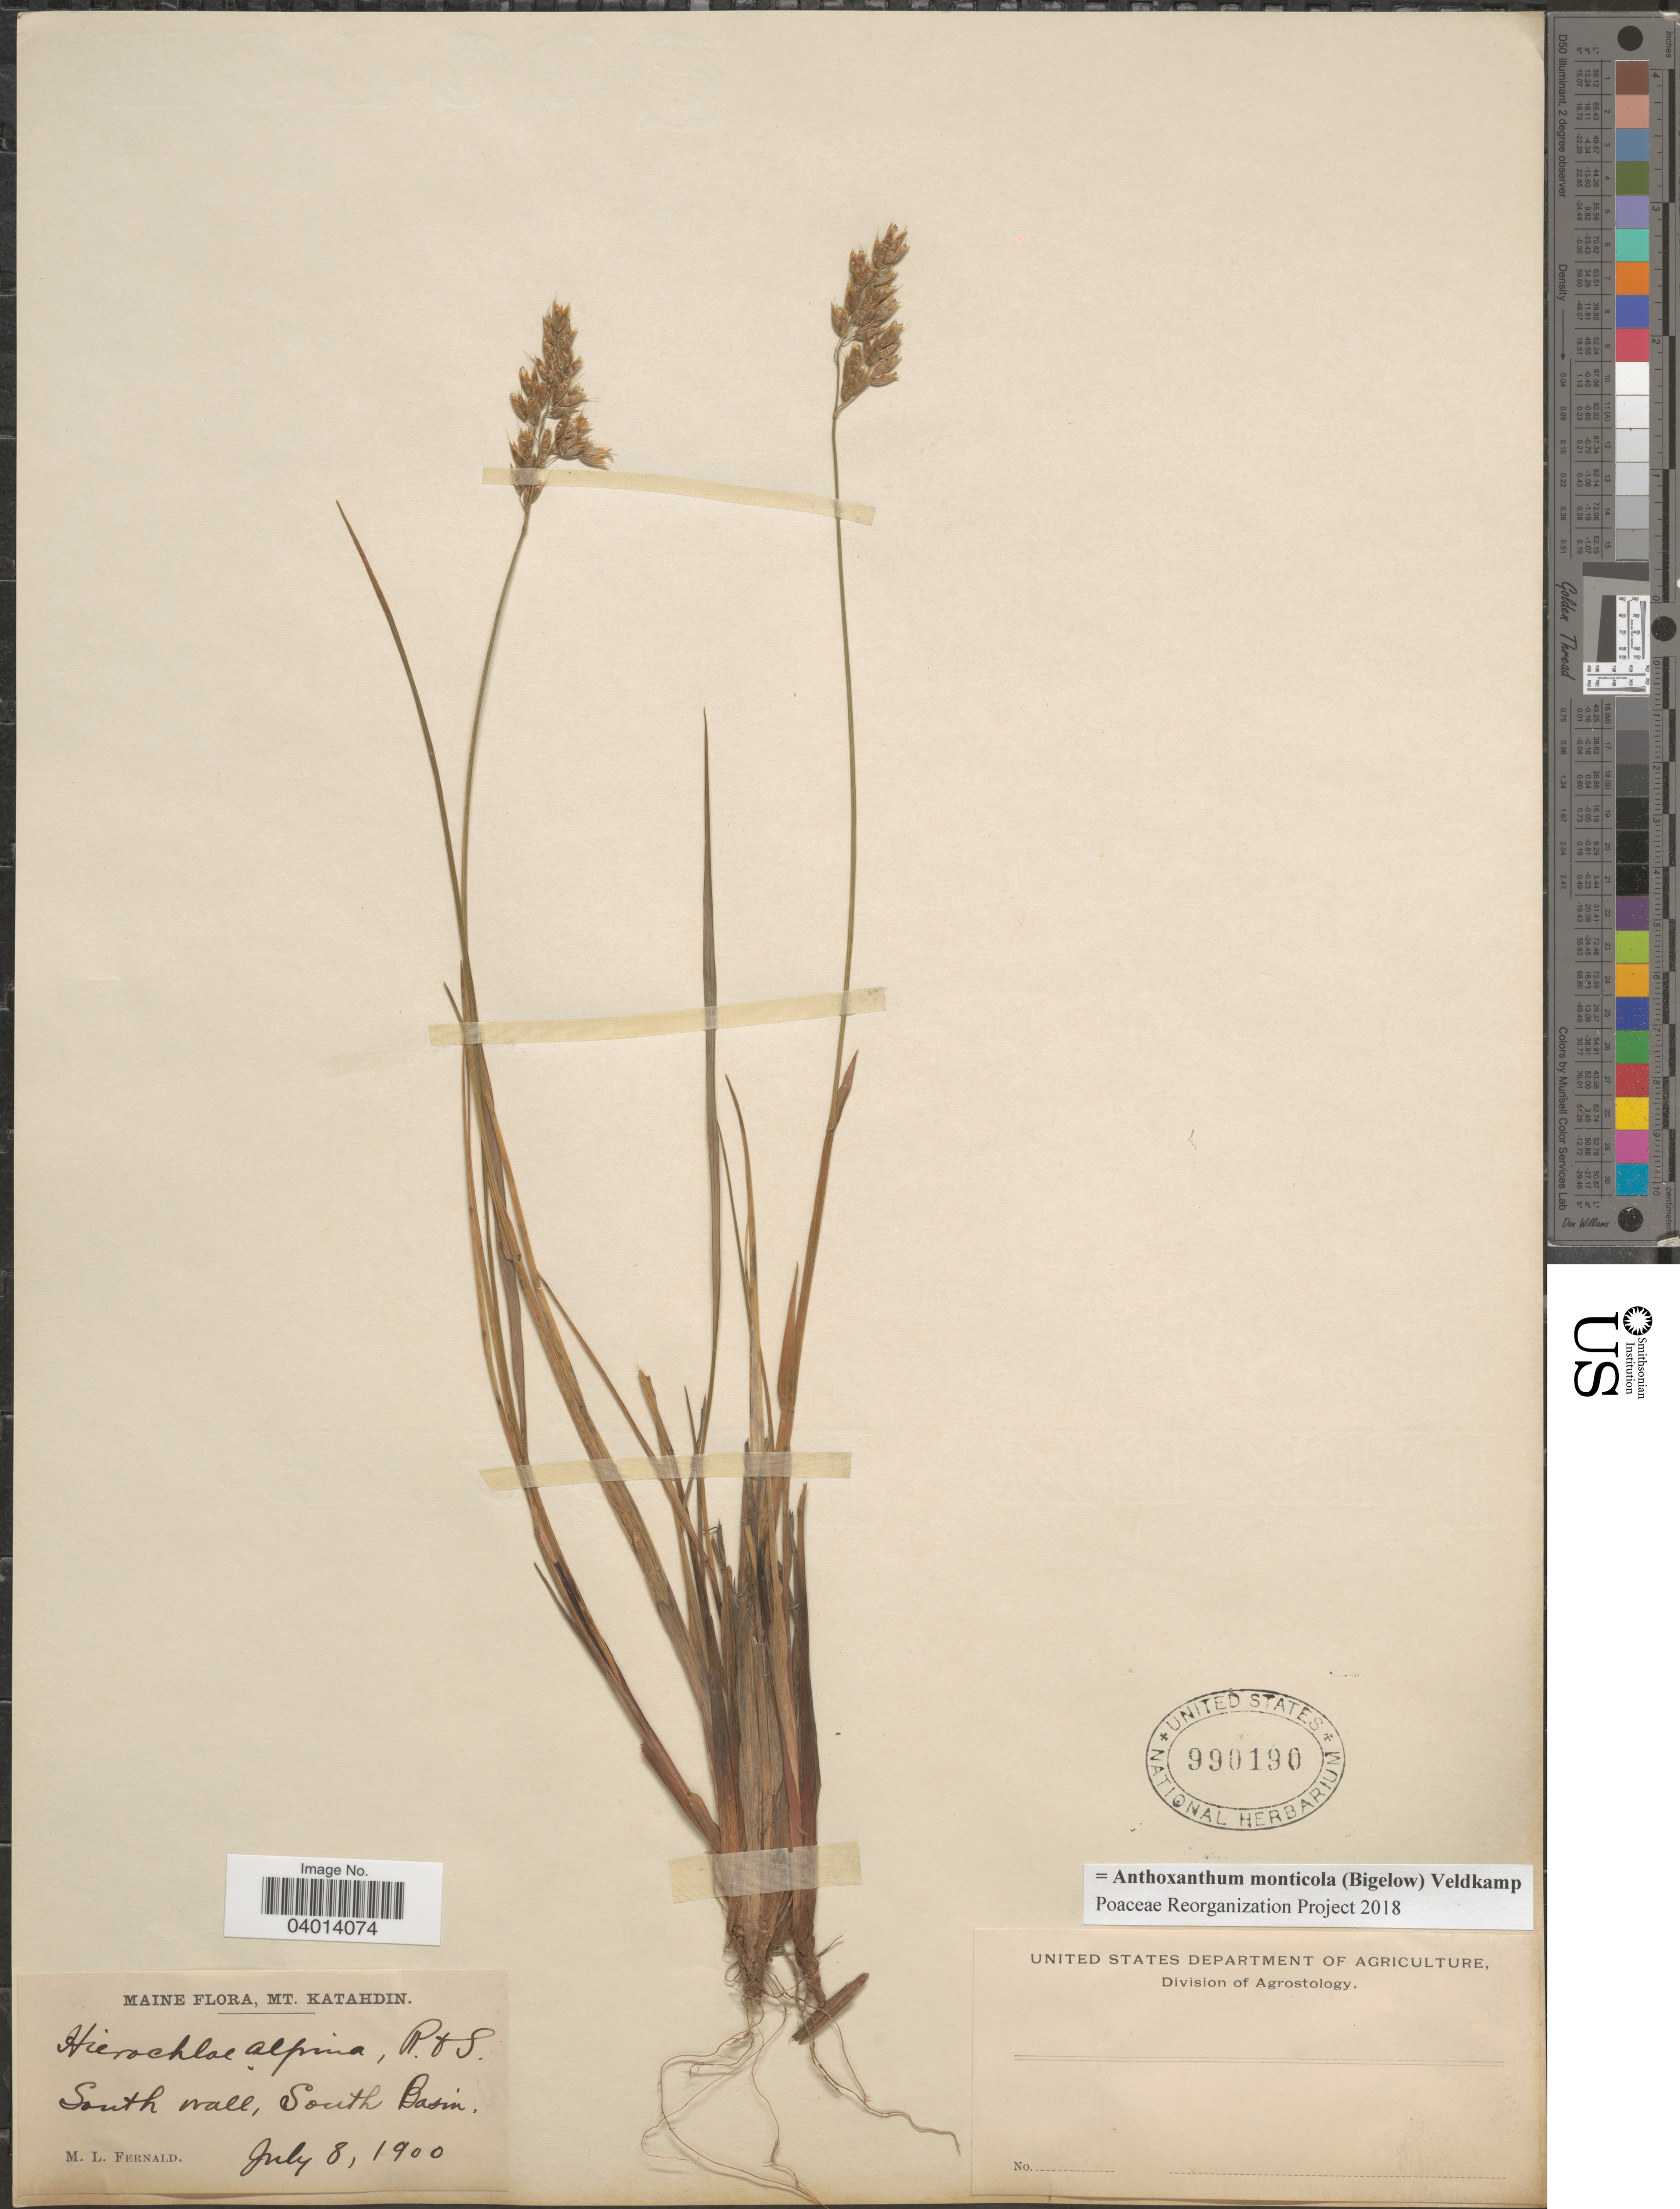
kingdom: Plantae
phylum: Tracheophyta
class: Liliopsida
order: Poales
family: Poaceae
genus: Anthoxanthum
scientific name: Anthoxanthum monticola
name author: (Bigelow) Veldkamp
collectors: M. L. Fernald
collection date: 1900-07-08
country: United States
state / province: Maine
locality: Mt. Katahdin. South wall, South Basin.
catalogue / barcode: US 990190